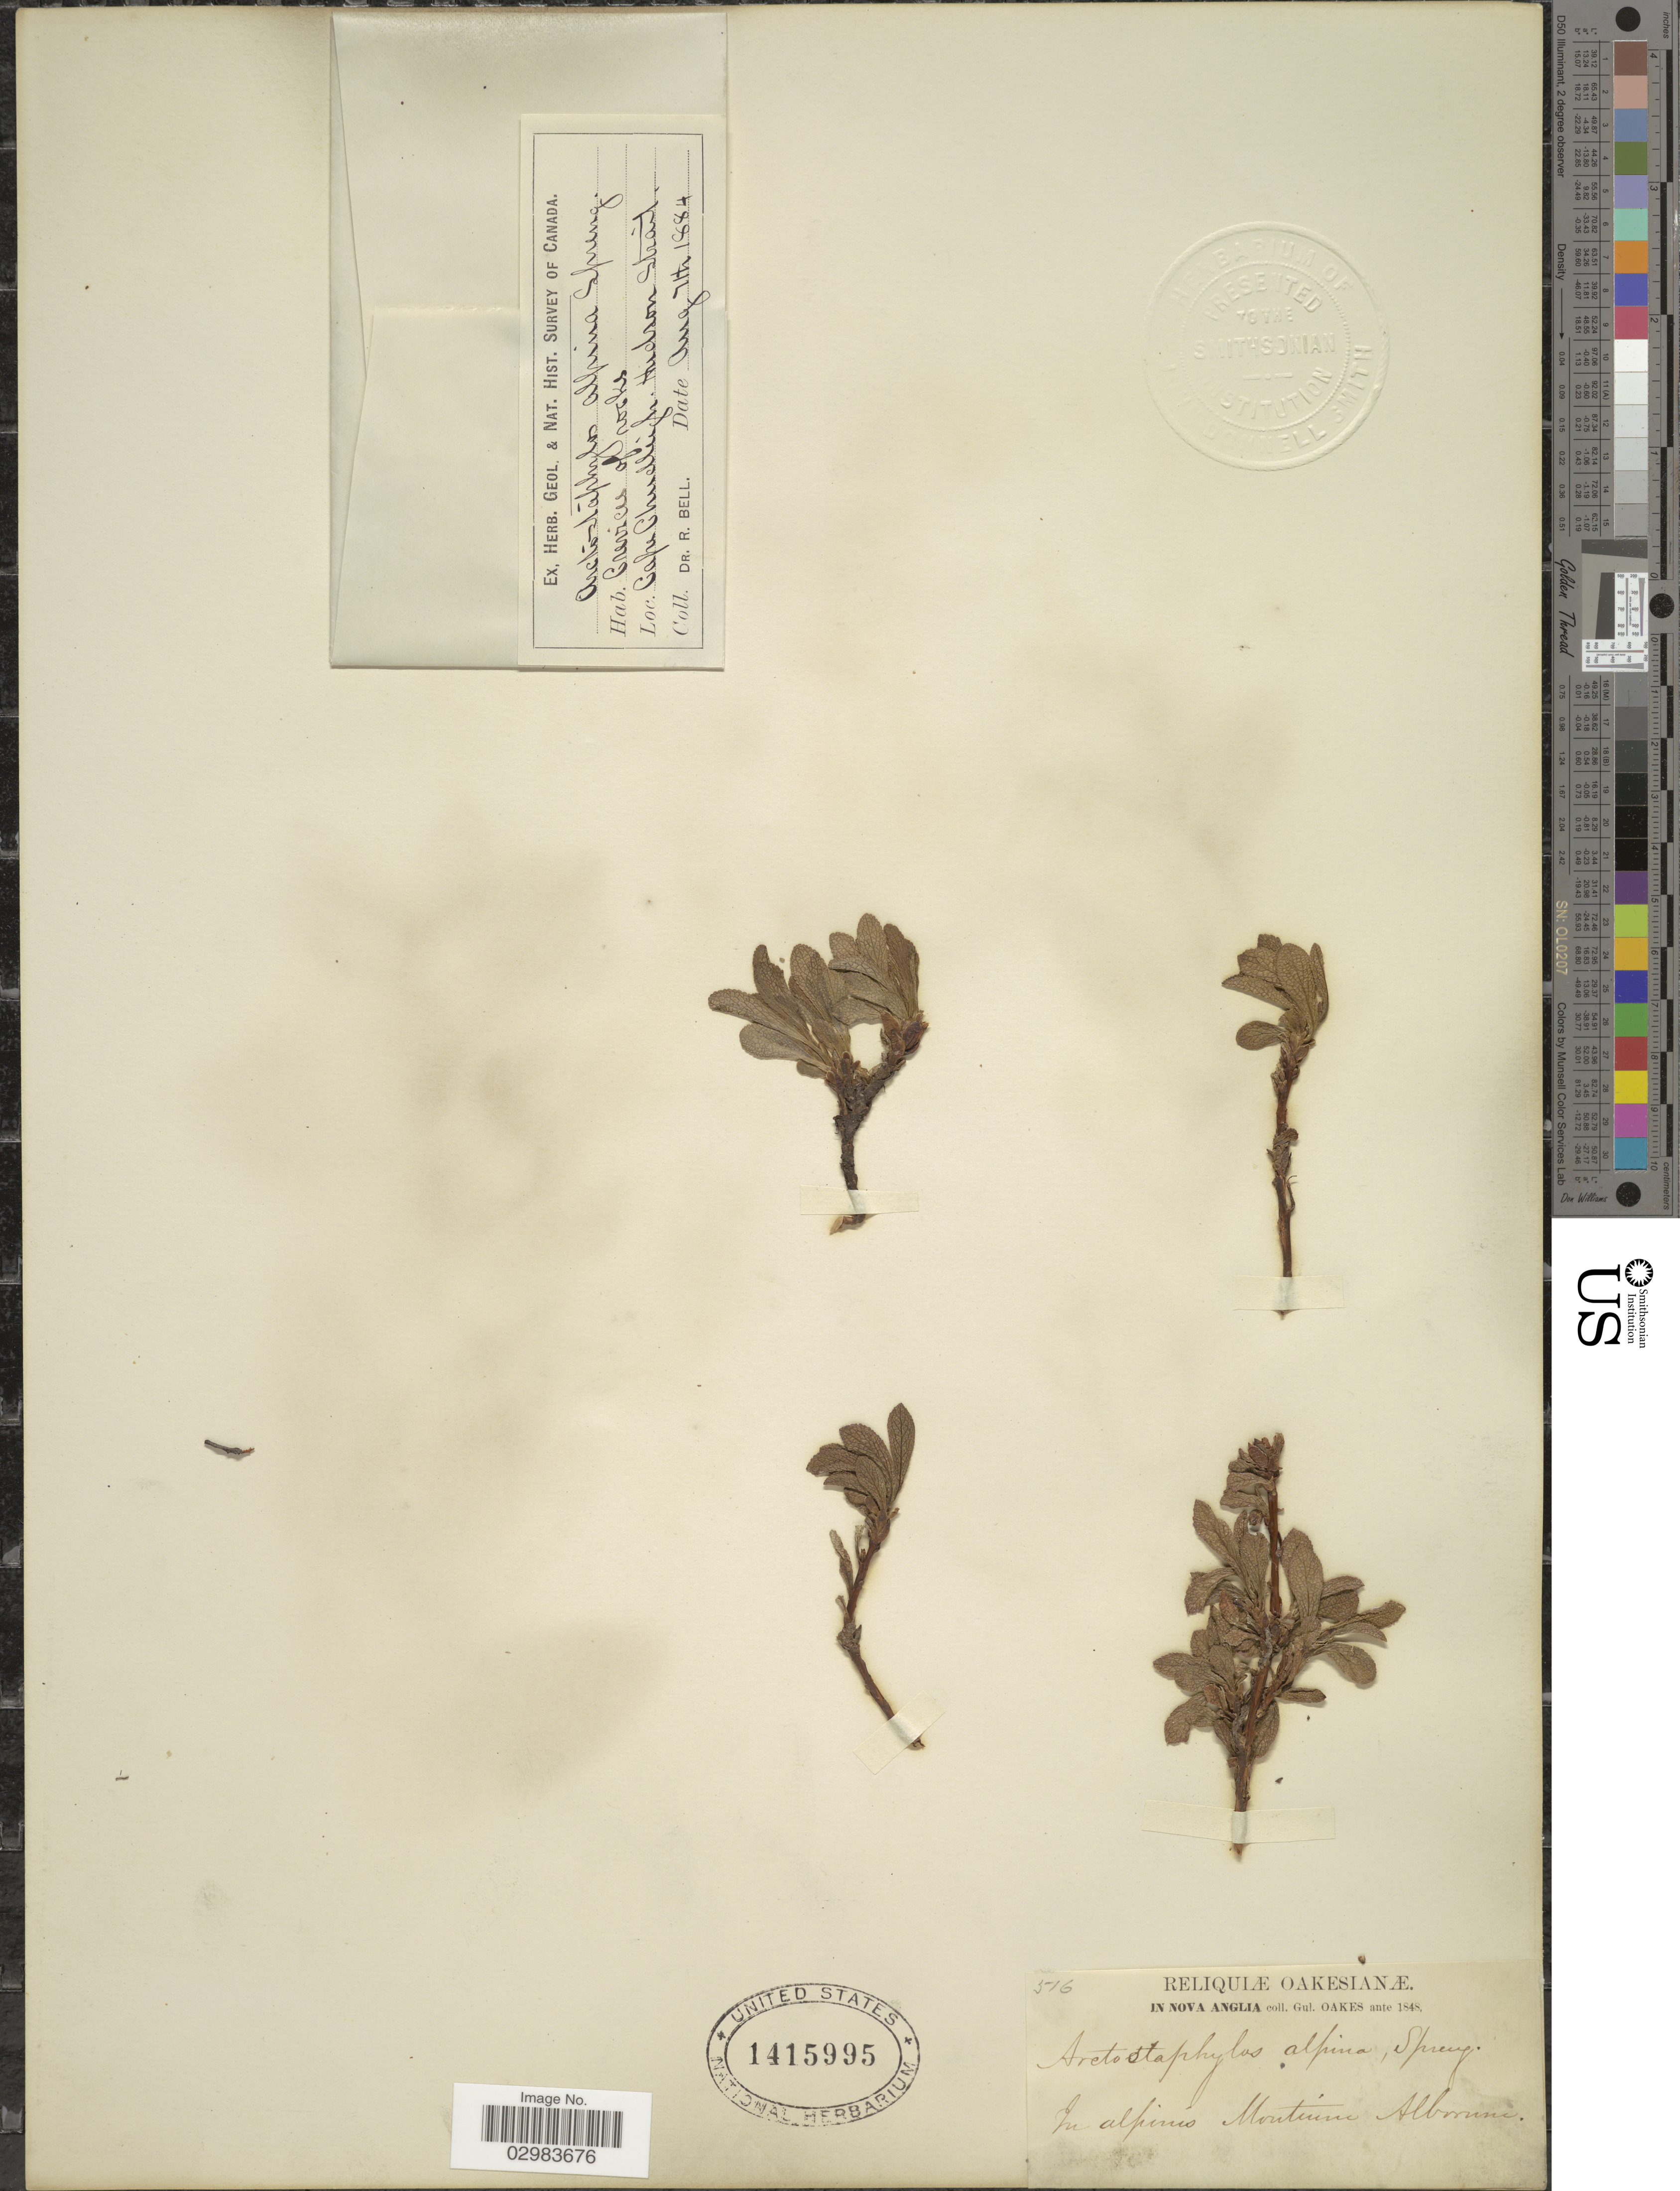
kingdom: Plantae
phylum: Tracheophyta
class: Magnoliopsida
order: Ericales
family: Ericaceae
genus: Arctostaphylos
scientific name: Arctostaphylos alpina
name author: (L.) Spreng.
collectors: G. Oakes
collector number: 516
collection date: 1848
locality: In Nova Anglia. In alpinis Montium Albourne.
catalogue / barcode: US 1415995